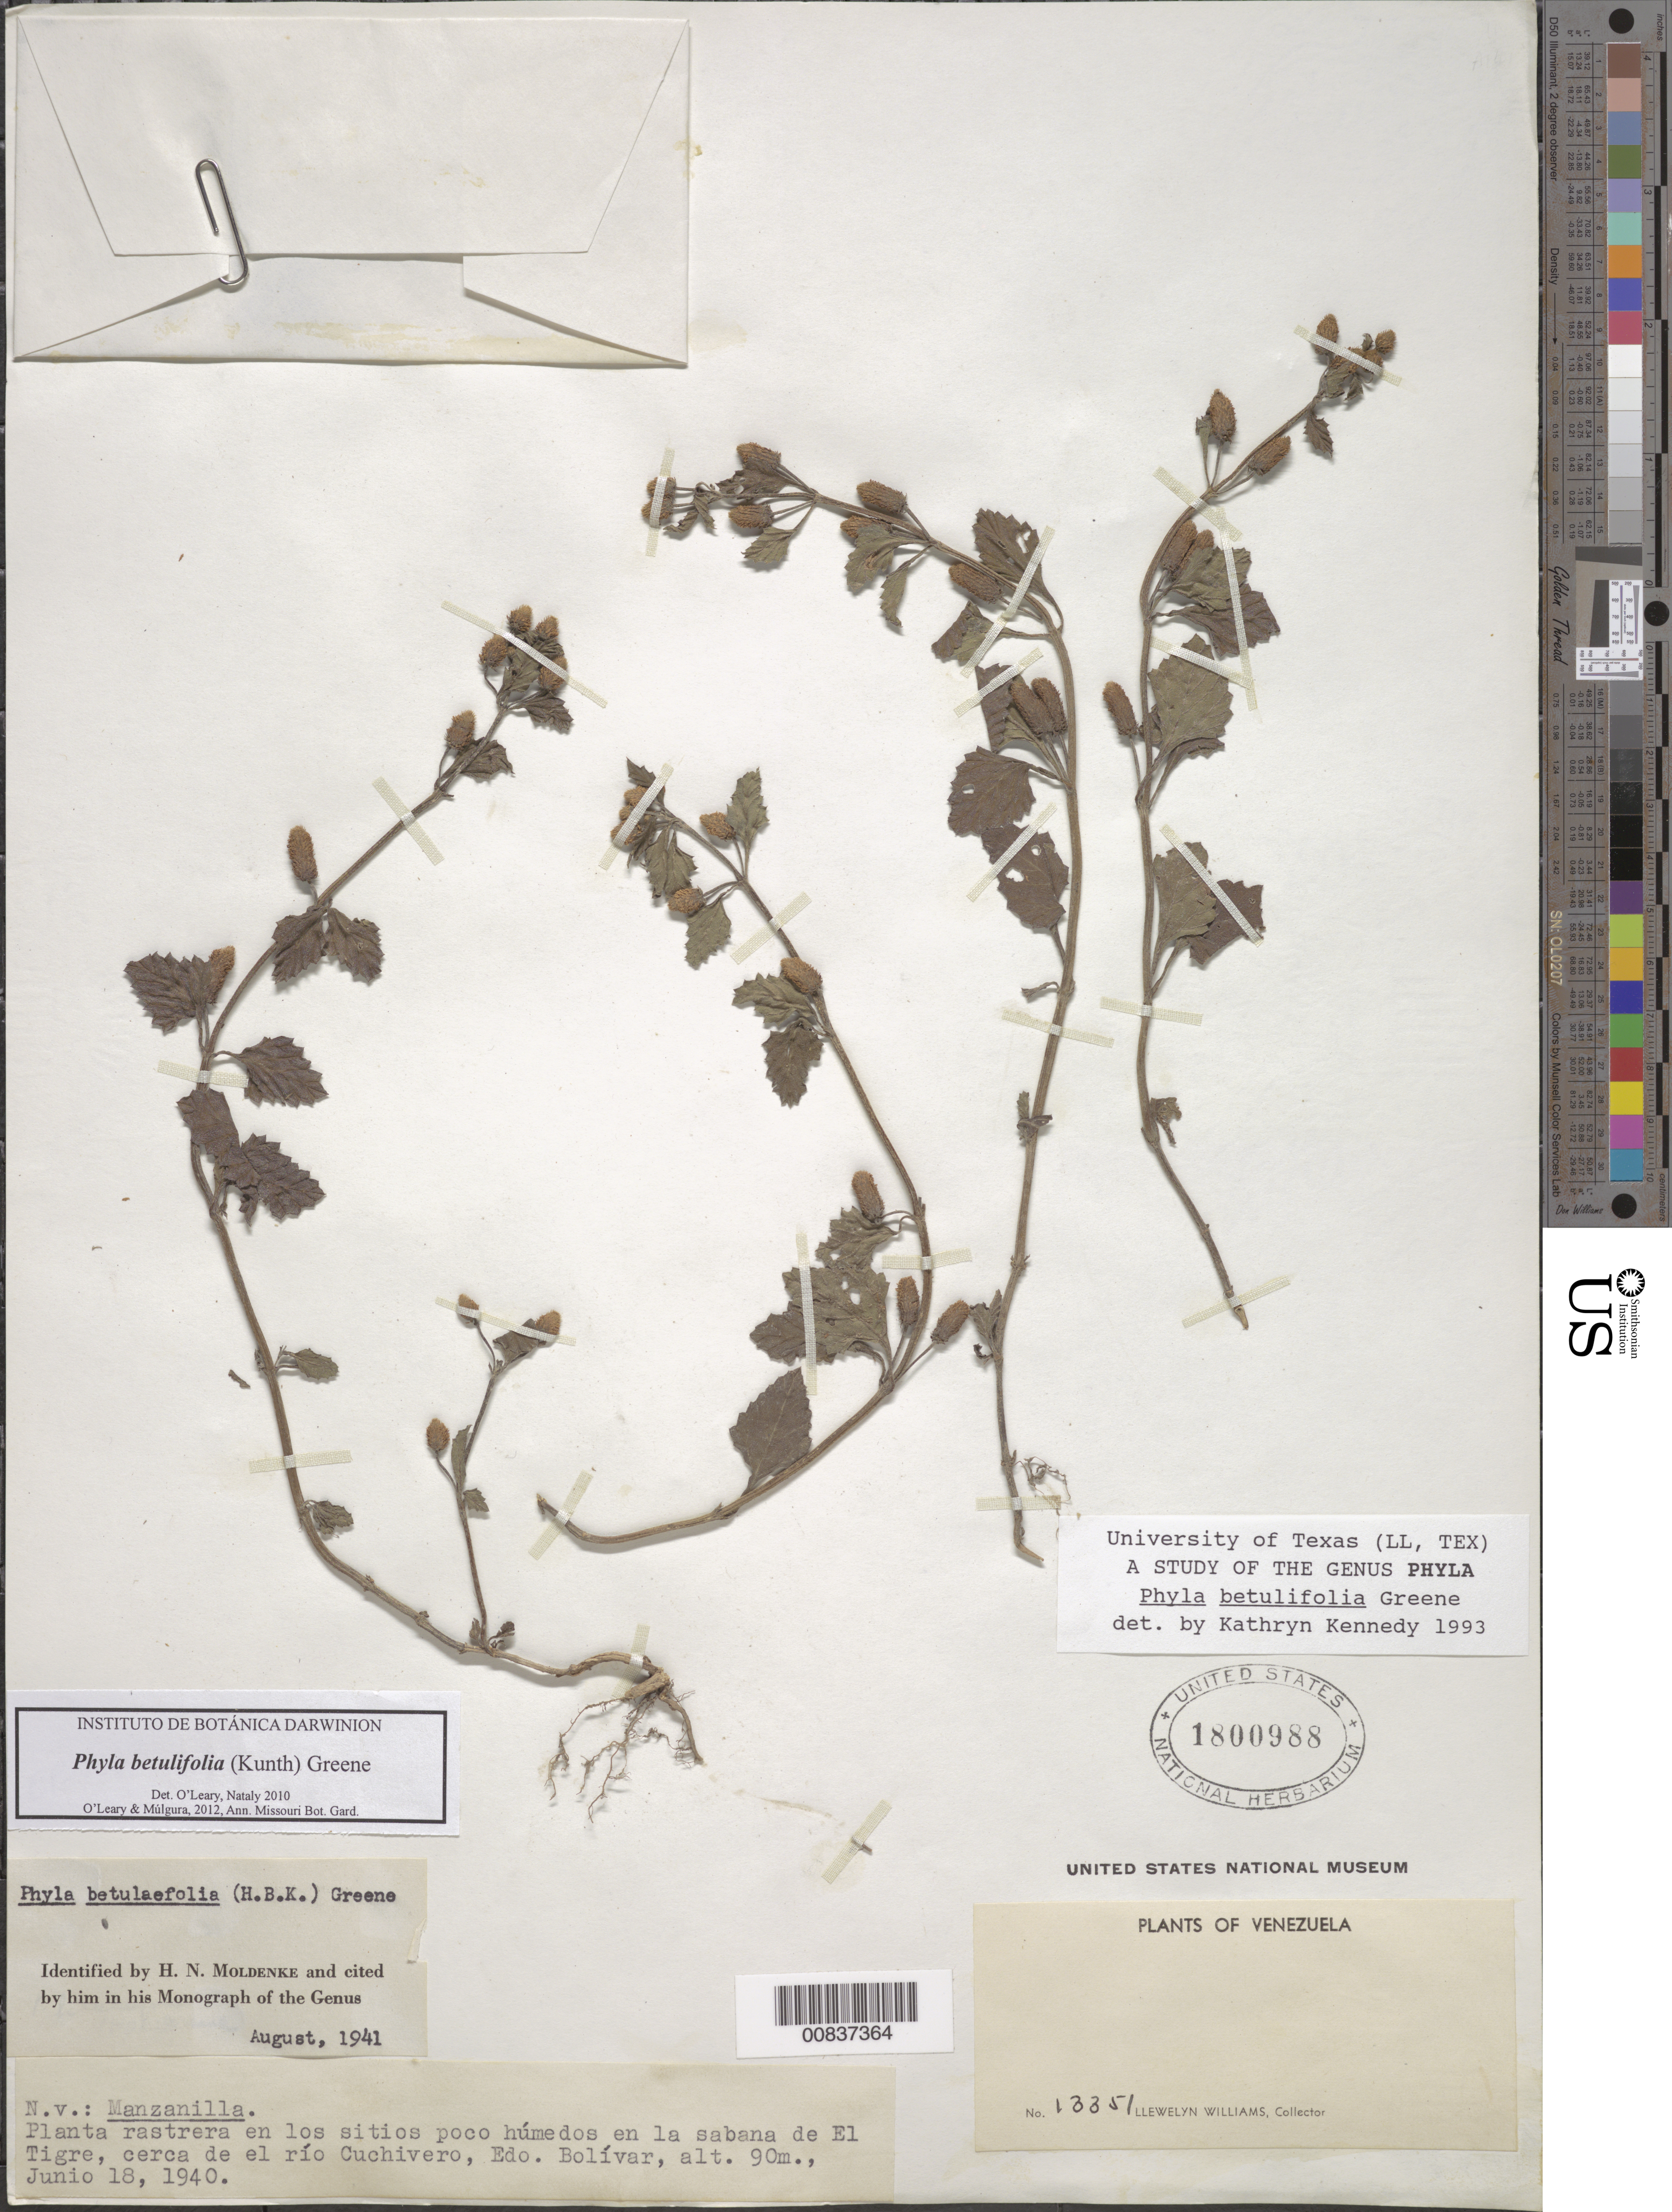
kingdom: Plantae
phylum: Tracheophyta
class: Magnoliopsida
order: Lamiales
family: Verbenaceae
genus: Phyla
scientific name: Phyla betulifolia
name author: (Kunth) Greene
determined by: Kennedy, Helen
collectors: Ll. Williams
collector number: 13351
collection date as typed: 18-Jun-40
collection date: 1940-06-18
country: Venezuela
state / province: Bolívar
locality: El Tigre, cerca de El Río Cuchivero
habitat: Sitios poco humedos en la sabana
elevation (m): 90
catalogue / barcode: US 1800988